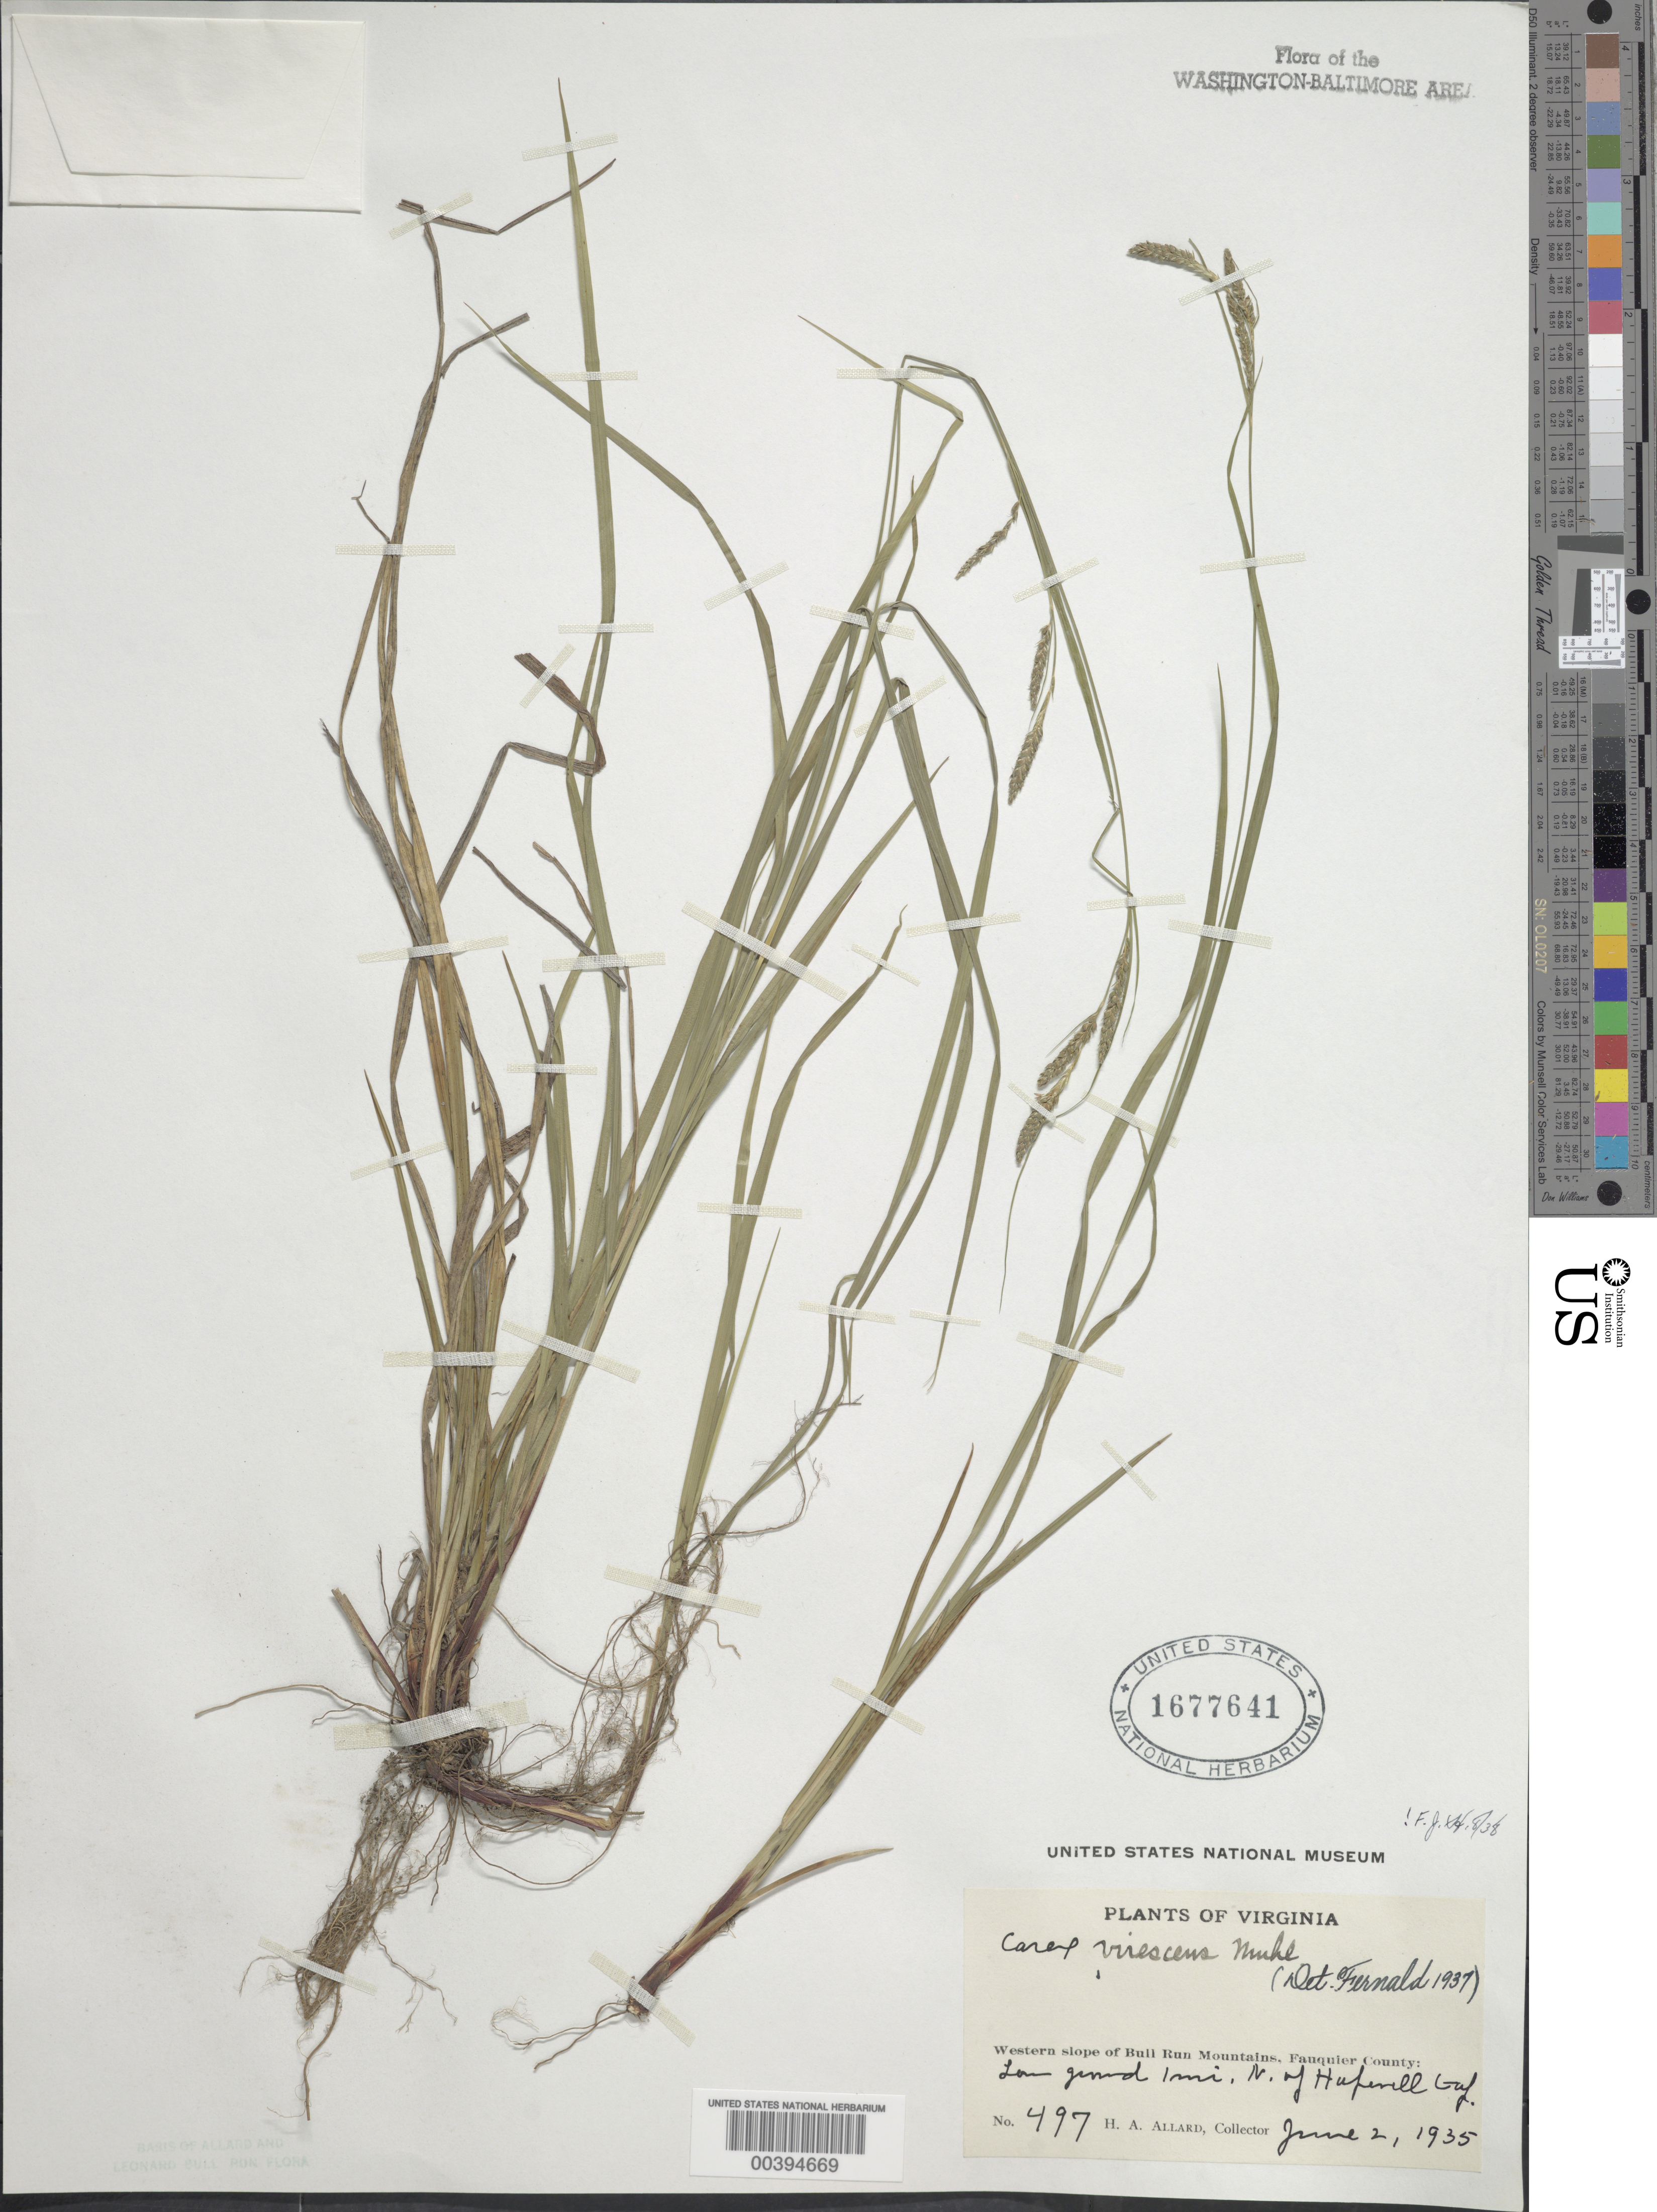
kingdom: Plantae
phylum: Tracheophyta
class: Liliopsida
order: Poales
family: Cyperaceae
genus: Carex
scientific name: Carex virescens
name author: Muhl. ex Willd.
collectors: H. A. Allard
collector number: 497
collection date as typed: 02 Jun 1935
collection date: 1935-06-02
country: United States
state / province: Virginia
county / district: Fauquier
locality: North of Hopewell Gap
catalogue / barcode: US 1677641